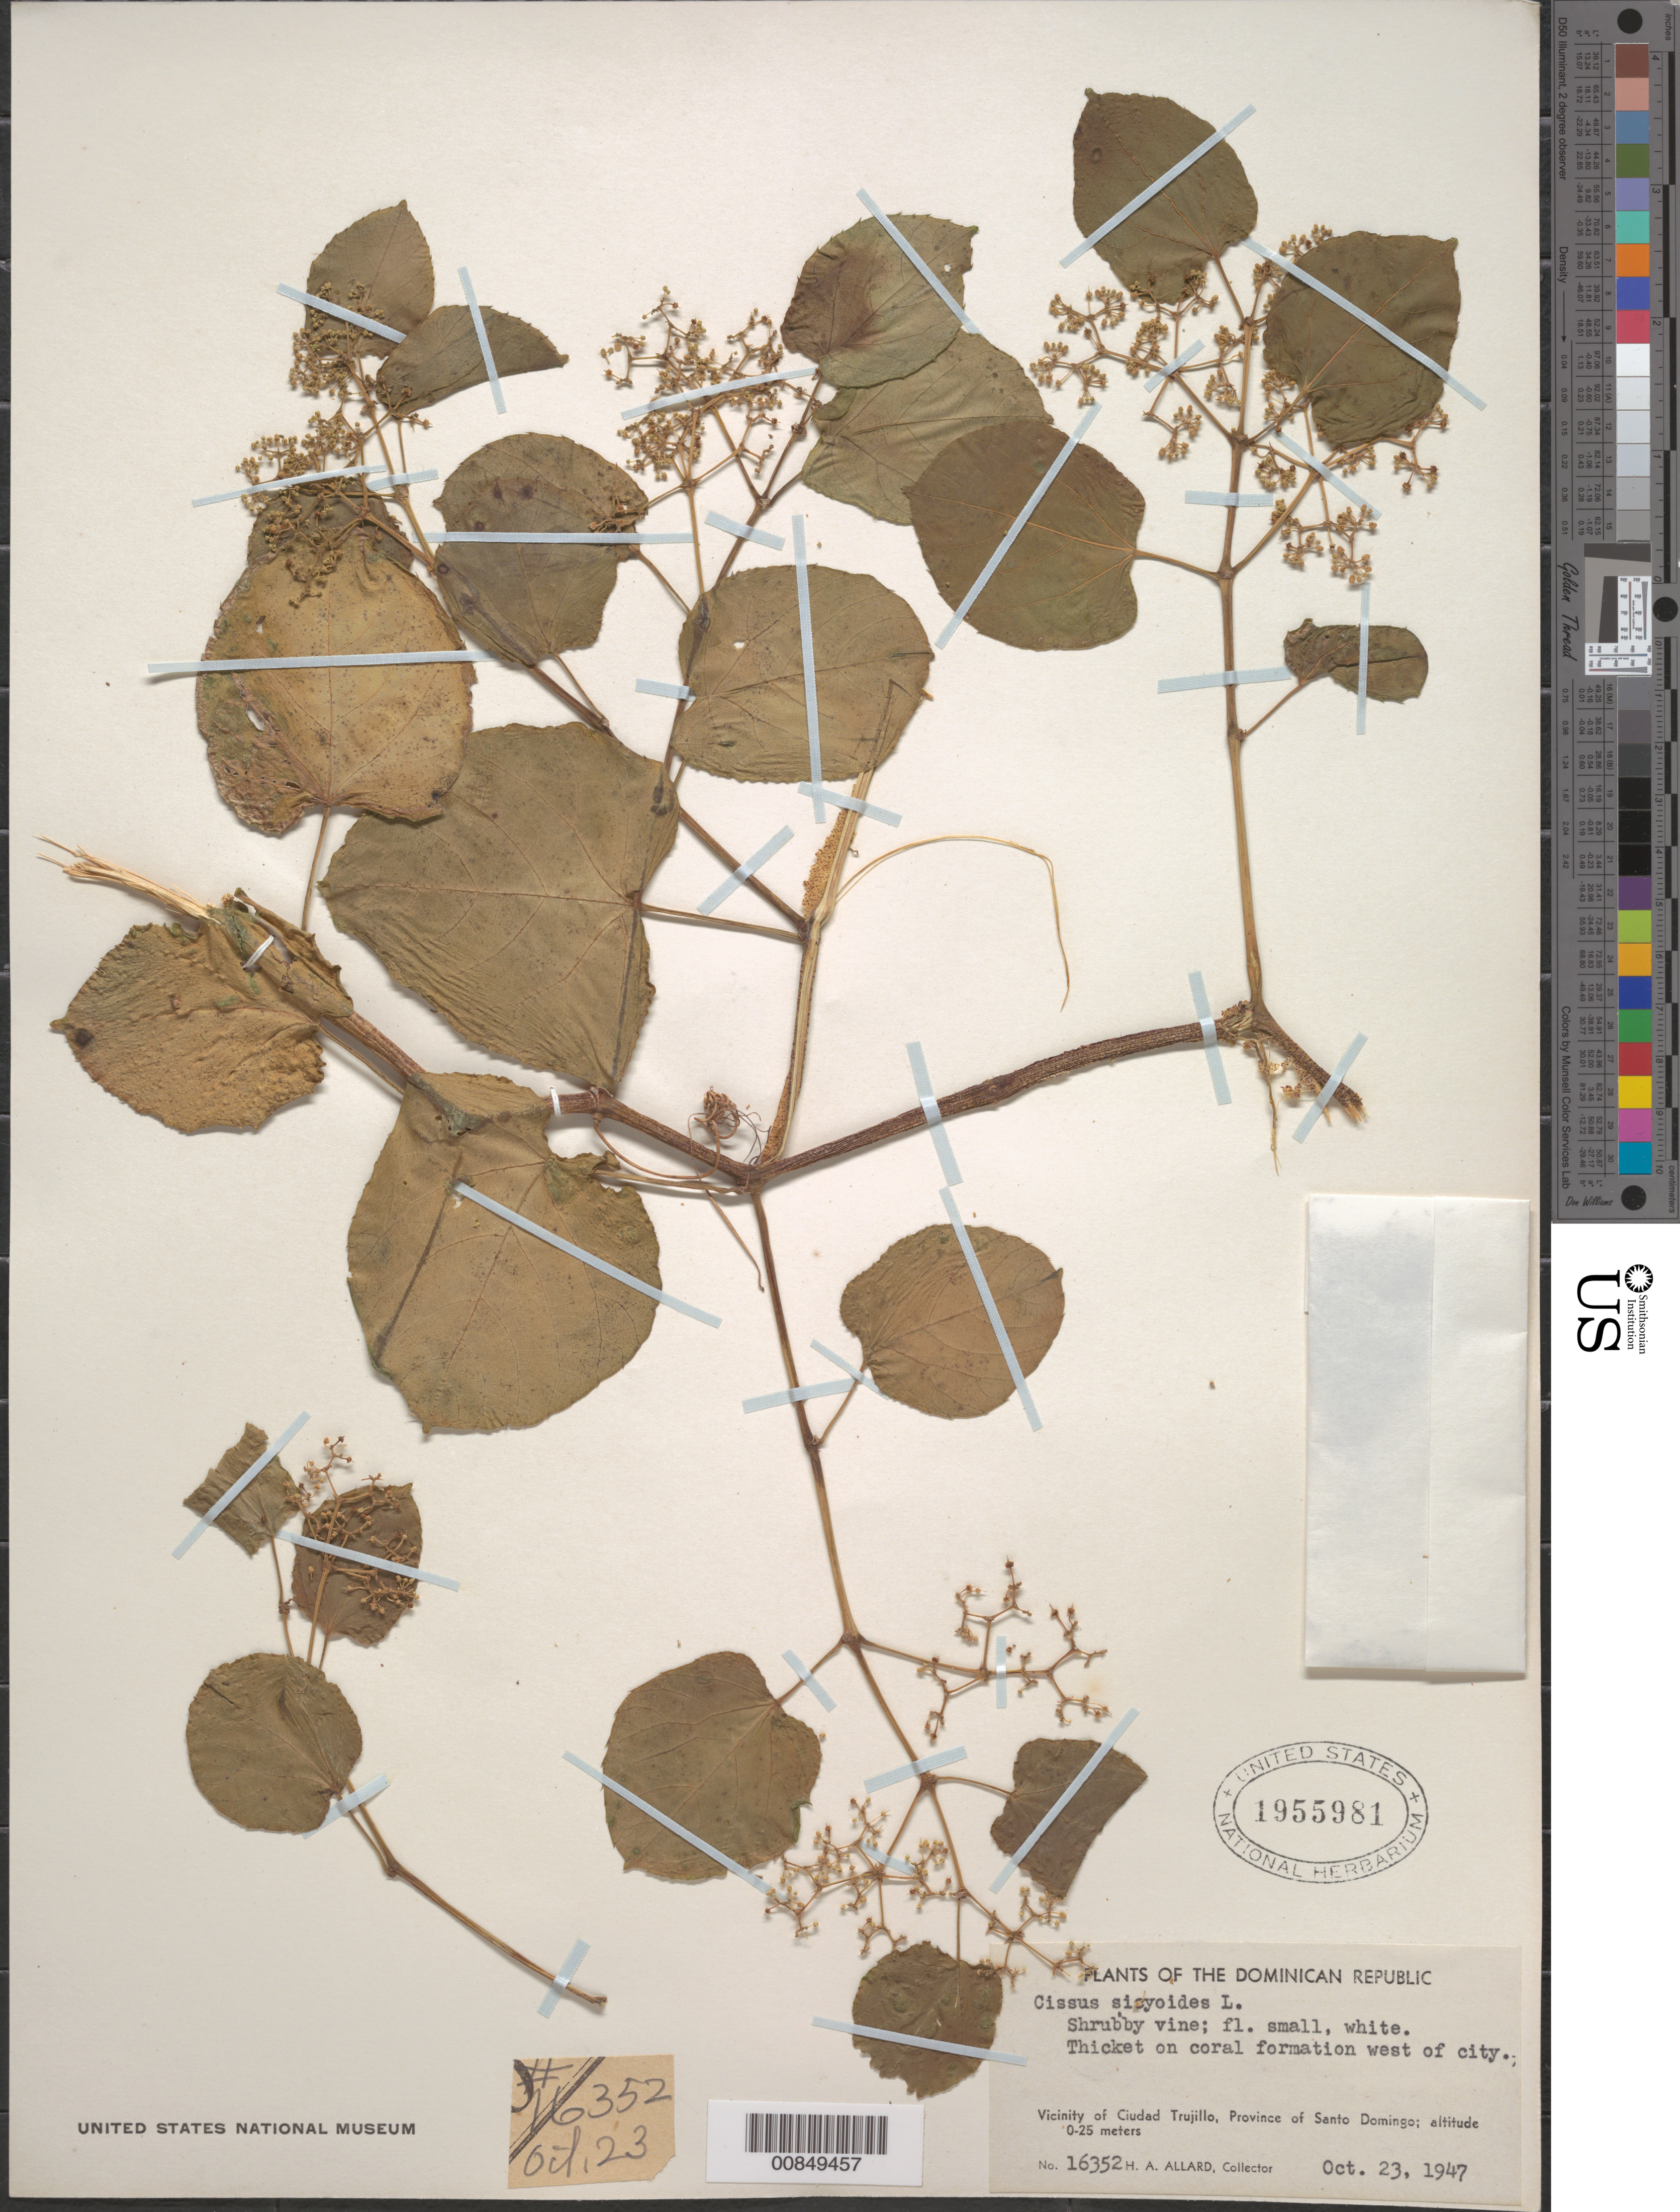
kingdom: Plantae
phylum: Tracheophyta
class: Magnoliopsida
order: Vitales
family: Vitaceae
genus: Cissus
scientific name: Cissus verticillata subsp. verticillata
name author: (L.) Nicolson & C.E. Jarvis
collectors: H. A. Allard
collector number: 16352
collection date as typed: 23 Oct 1947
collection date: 1947-10-23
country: Dominican Republic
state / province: Distrito Nacional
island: Hispaniola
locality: Vicinity of Santo Domingo City, W of city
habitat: Thicket on coral formation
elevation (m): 0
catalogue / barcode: US 1955981